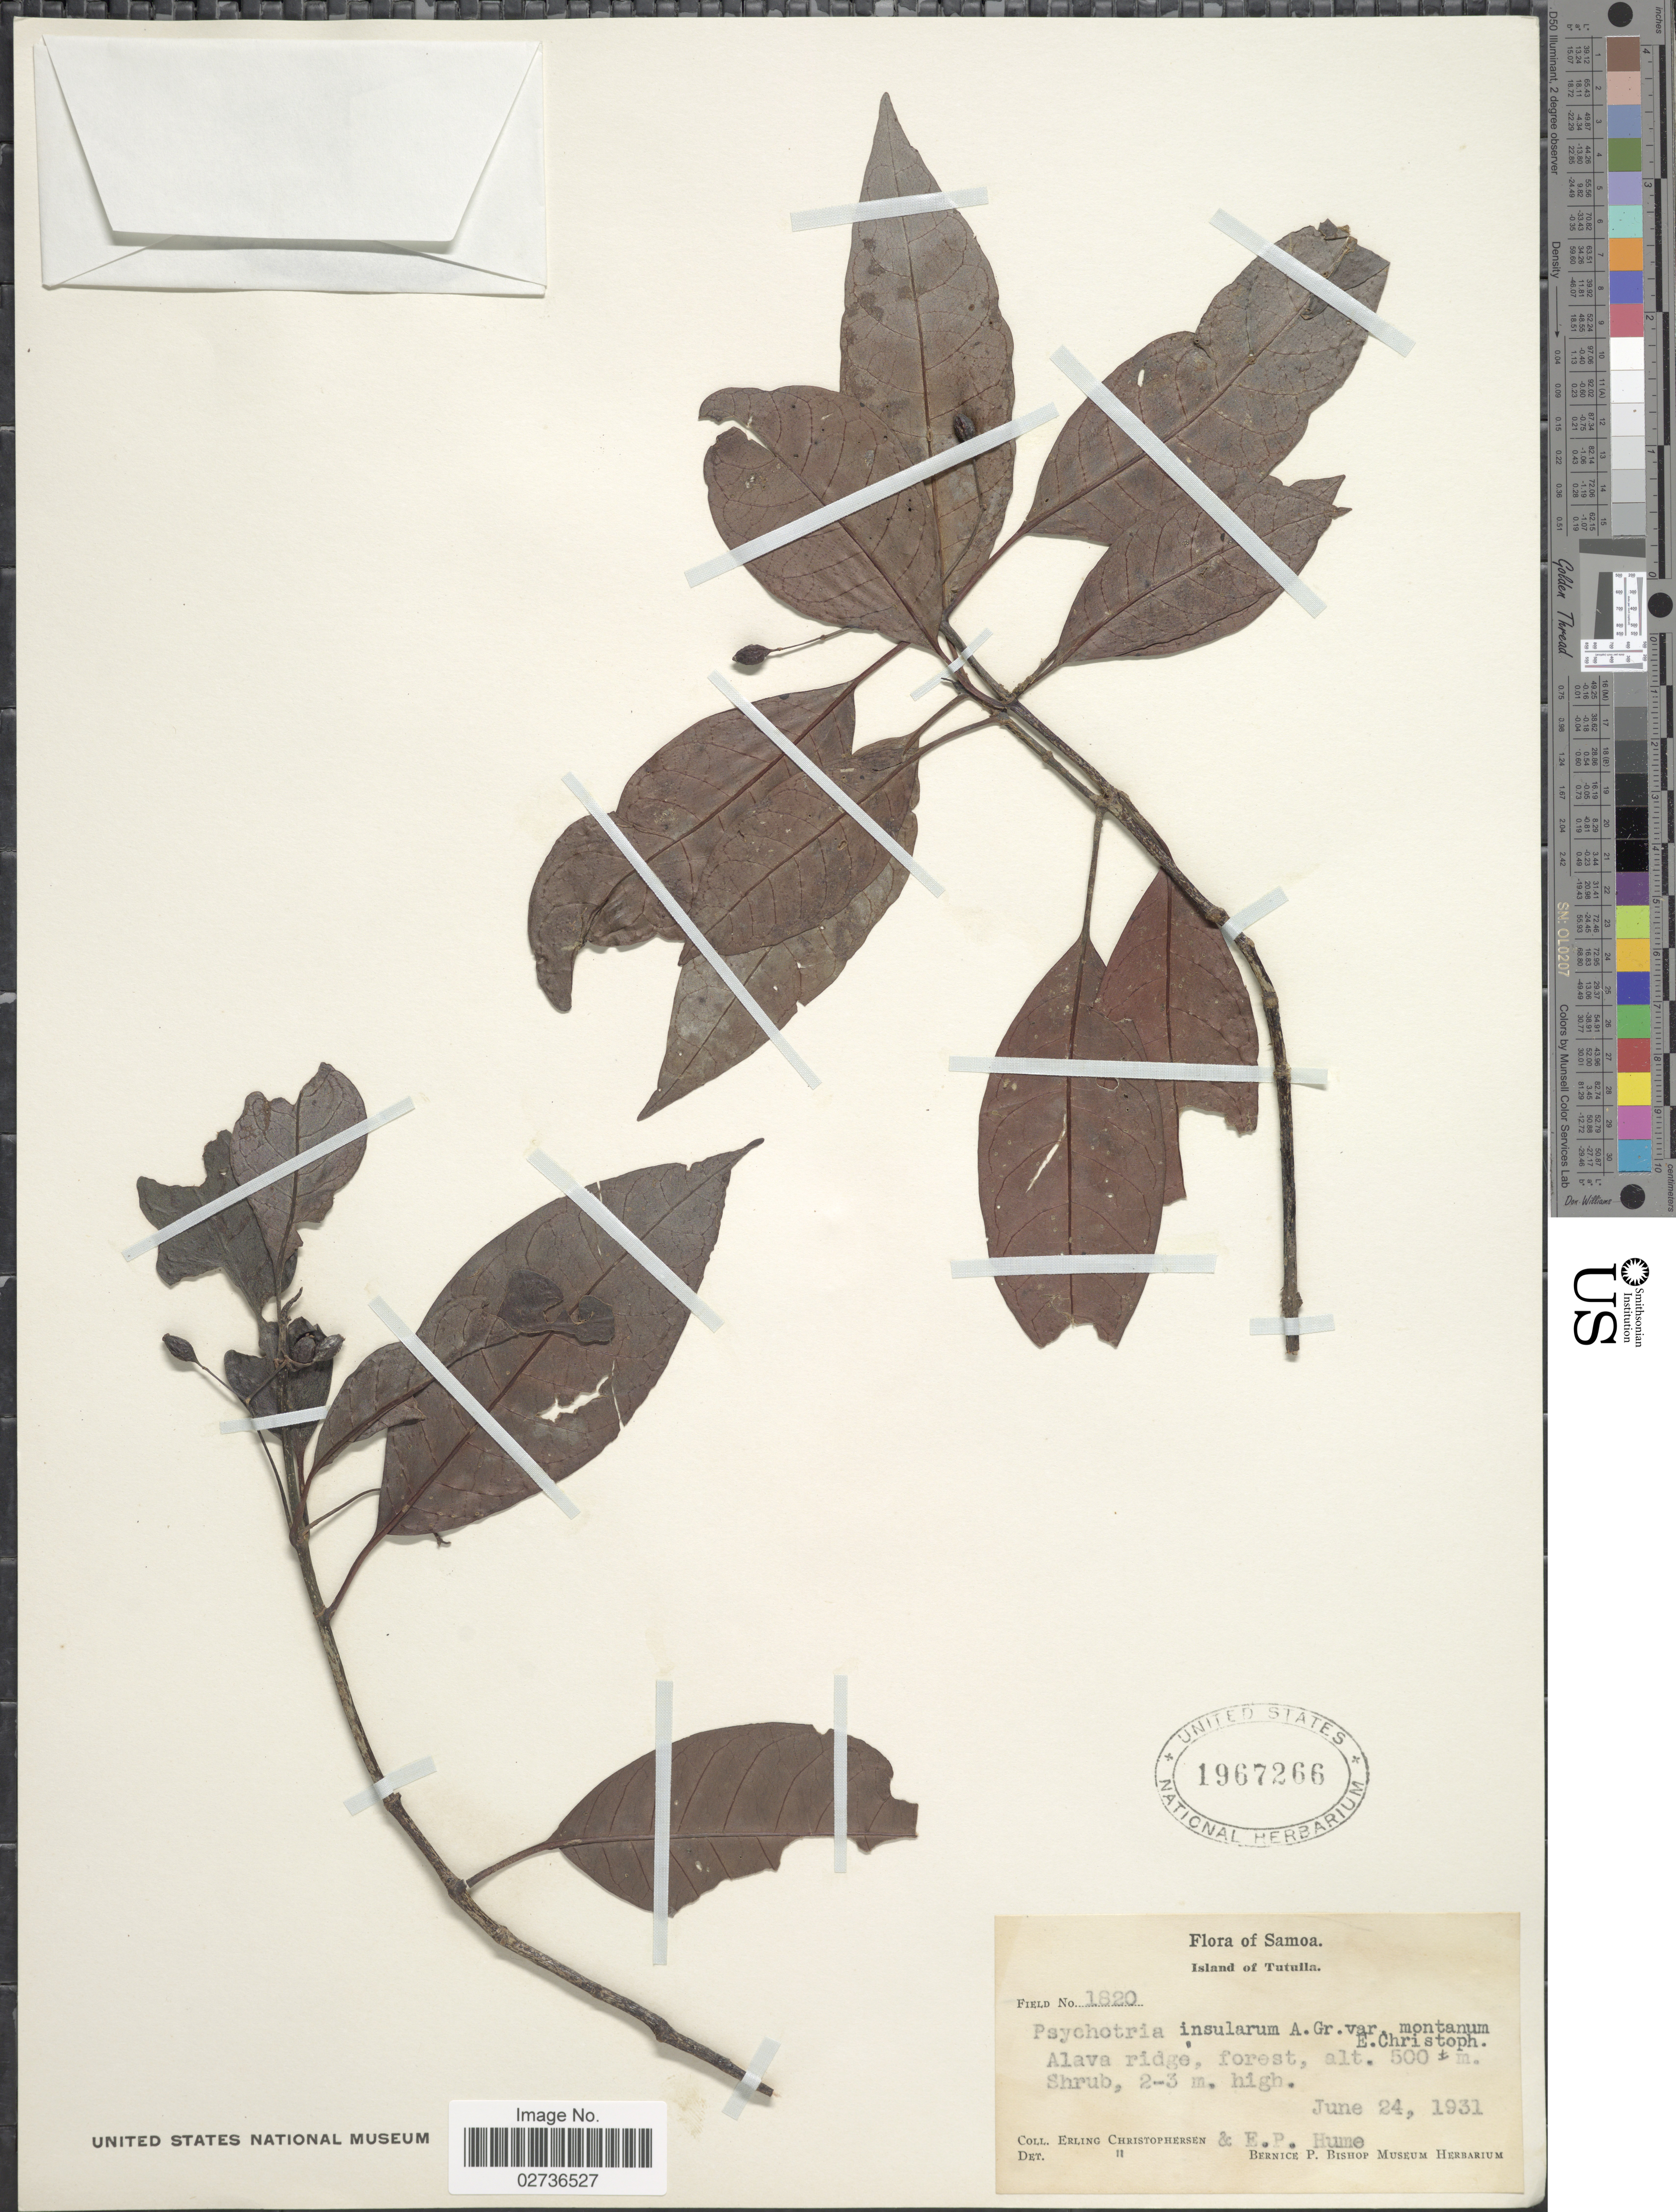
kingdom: Plantae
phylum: Tracheophyta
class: Magnoliopsida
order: Gentianales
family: Rubiaceae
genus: Psychotria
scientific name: Psychotria insularum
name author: A. Gray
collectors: E. Christophersen & E. P. Hume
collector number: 1820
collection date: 1931-06-24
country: American Samoa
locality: Samoa, Island of Tutuila, Alava ridge, forest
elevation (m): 500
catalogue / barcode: US 1967266